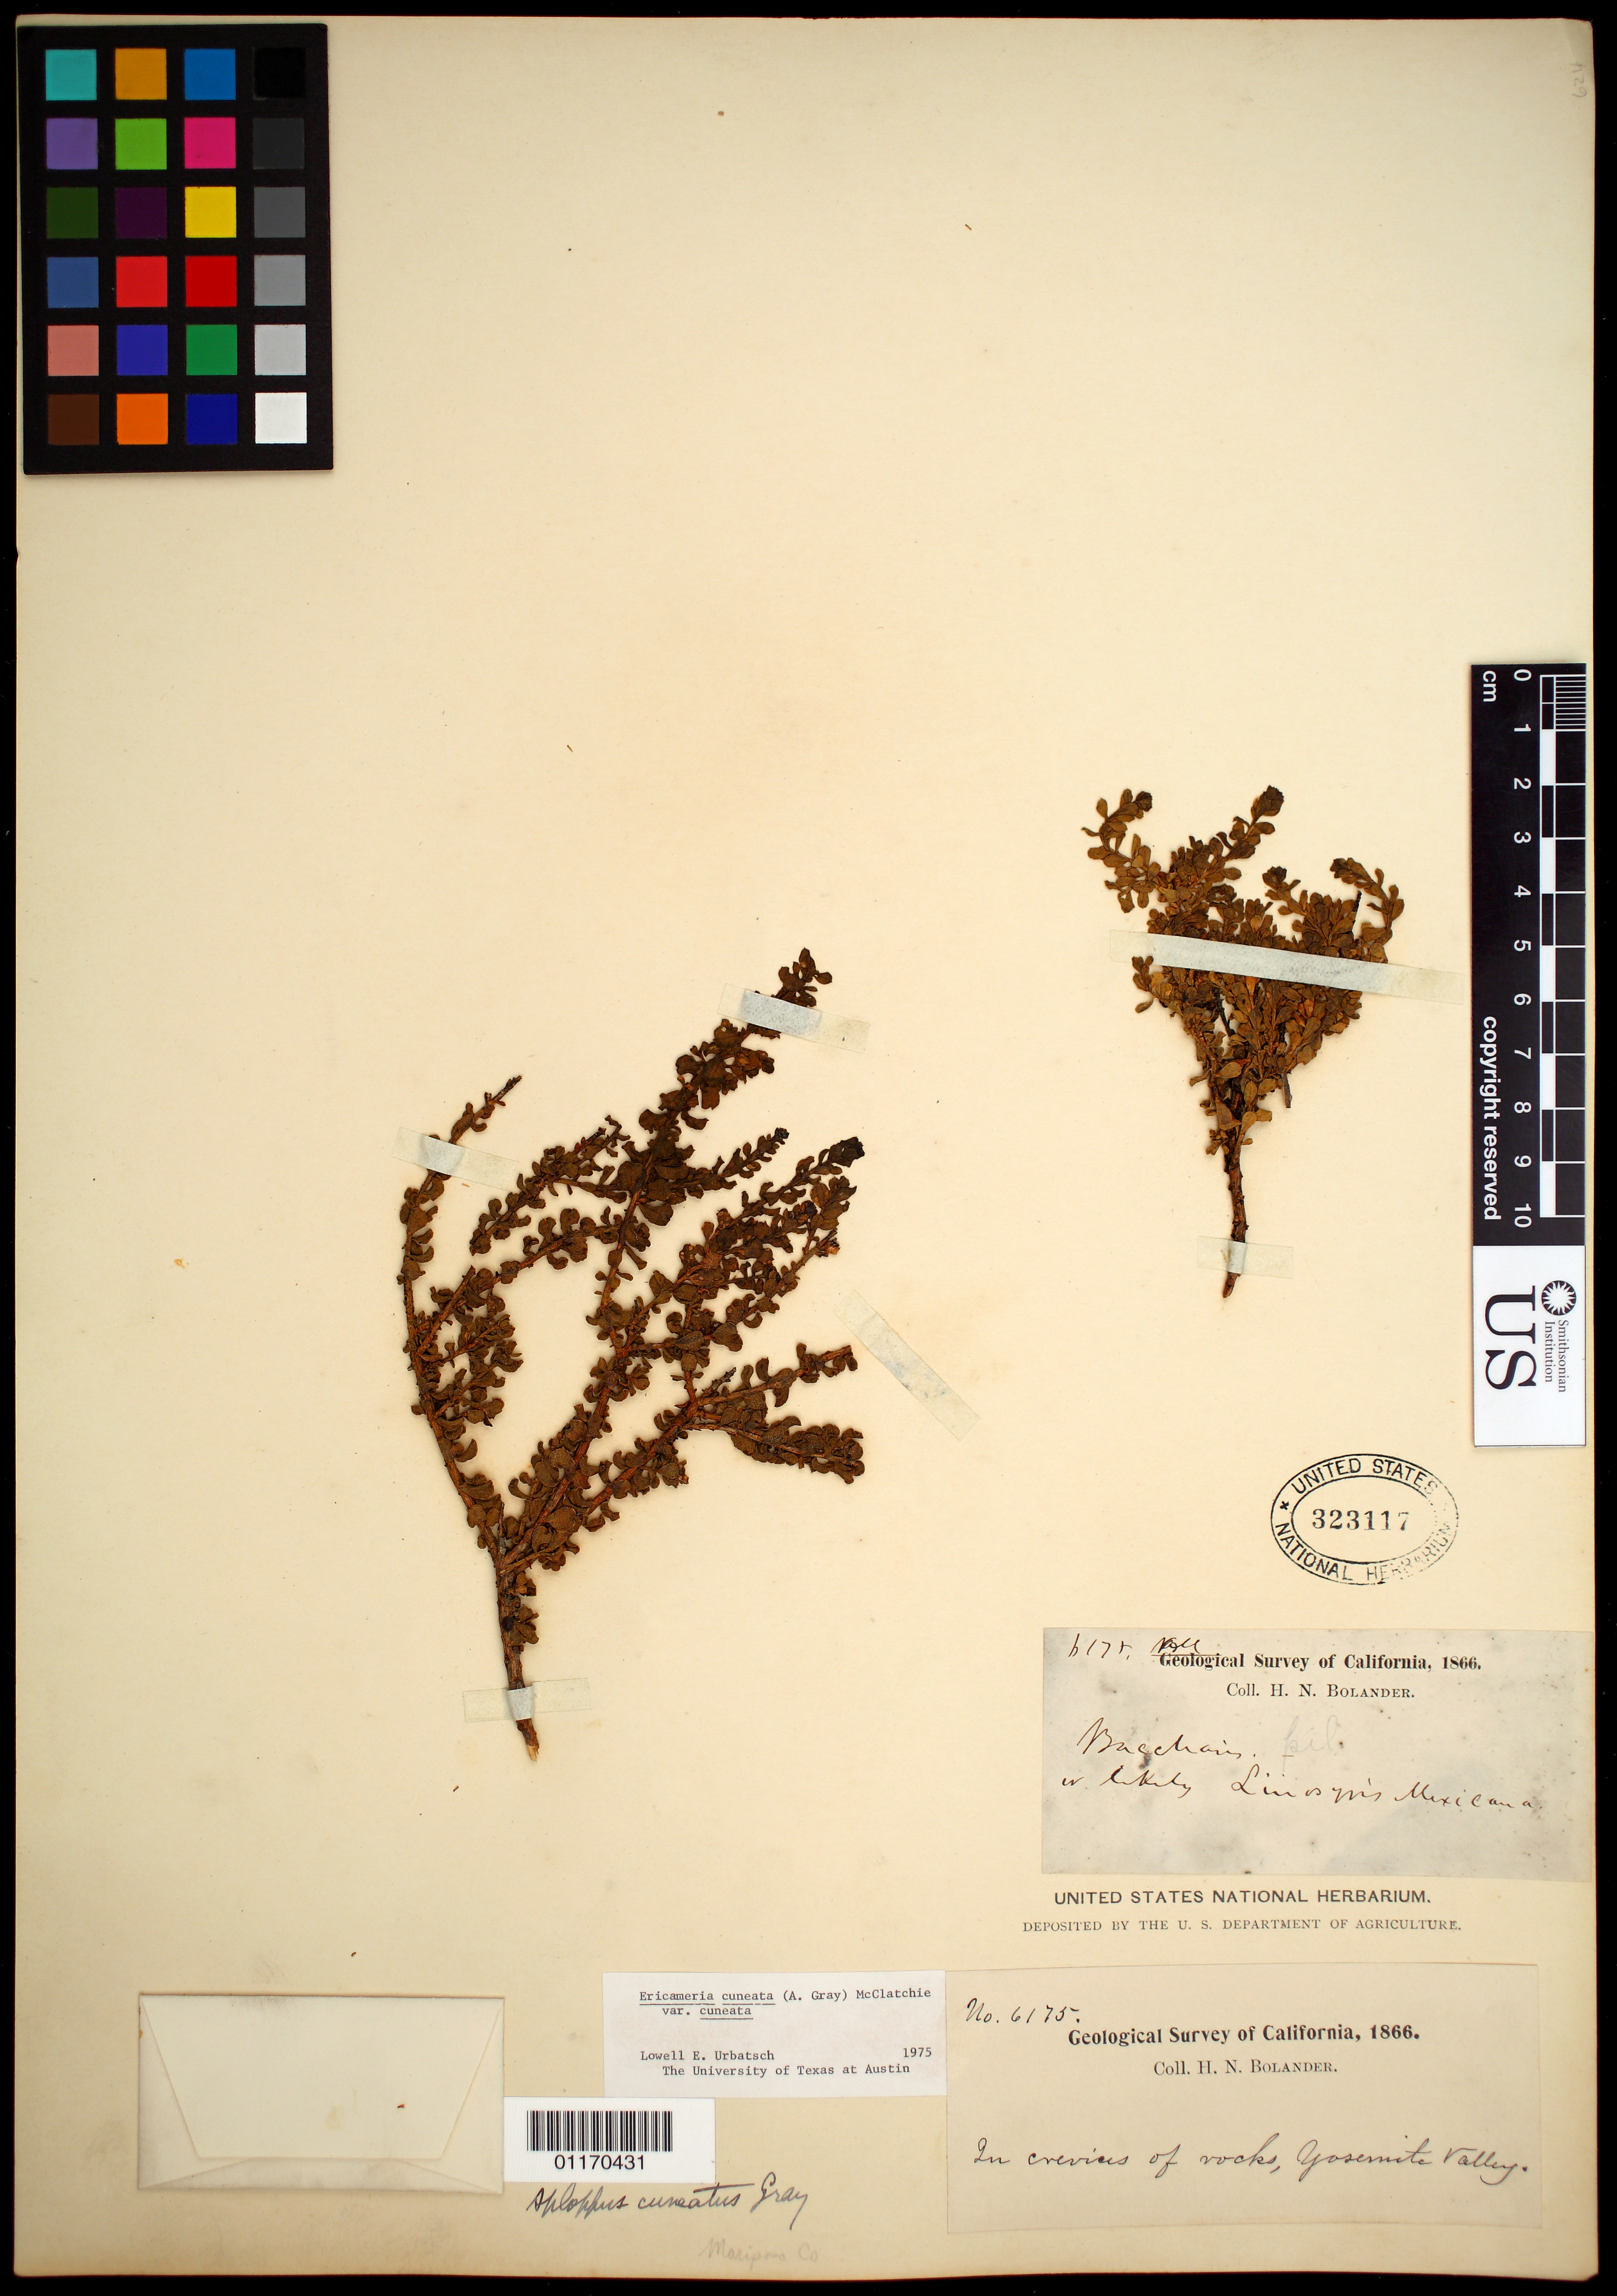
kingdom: Plantae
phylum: Tracheophyta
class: Magnoliopsida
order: Asterales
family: Asteraceae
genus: Ericameria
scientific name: Ericameria cuneata var. cuneata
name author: (A. Gray) McClatchie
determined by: Urbatsch, L. E., (TEX), University of Texas Austin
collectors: H. Bolander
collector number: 6175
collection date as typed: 1866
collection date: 1866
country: United States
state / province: California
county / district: Mariposa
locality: Yosemite Valley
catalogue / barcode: US 323117